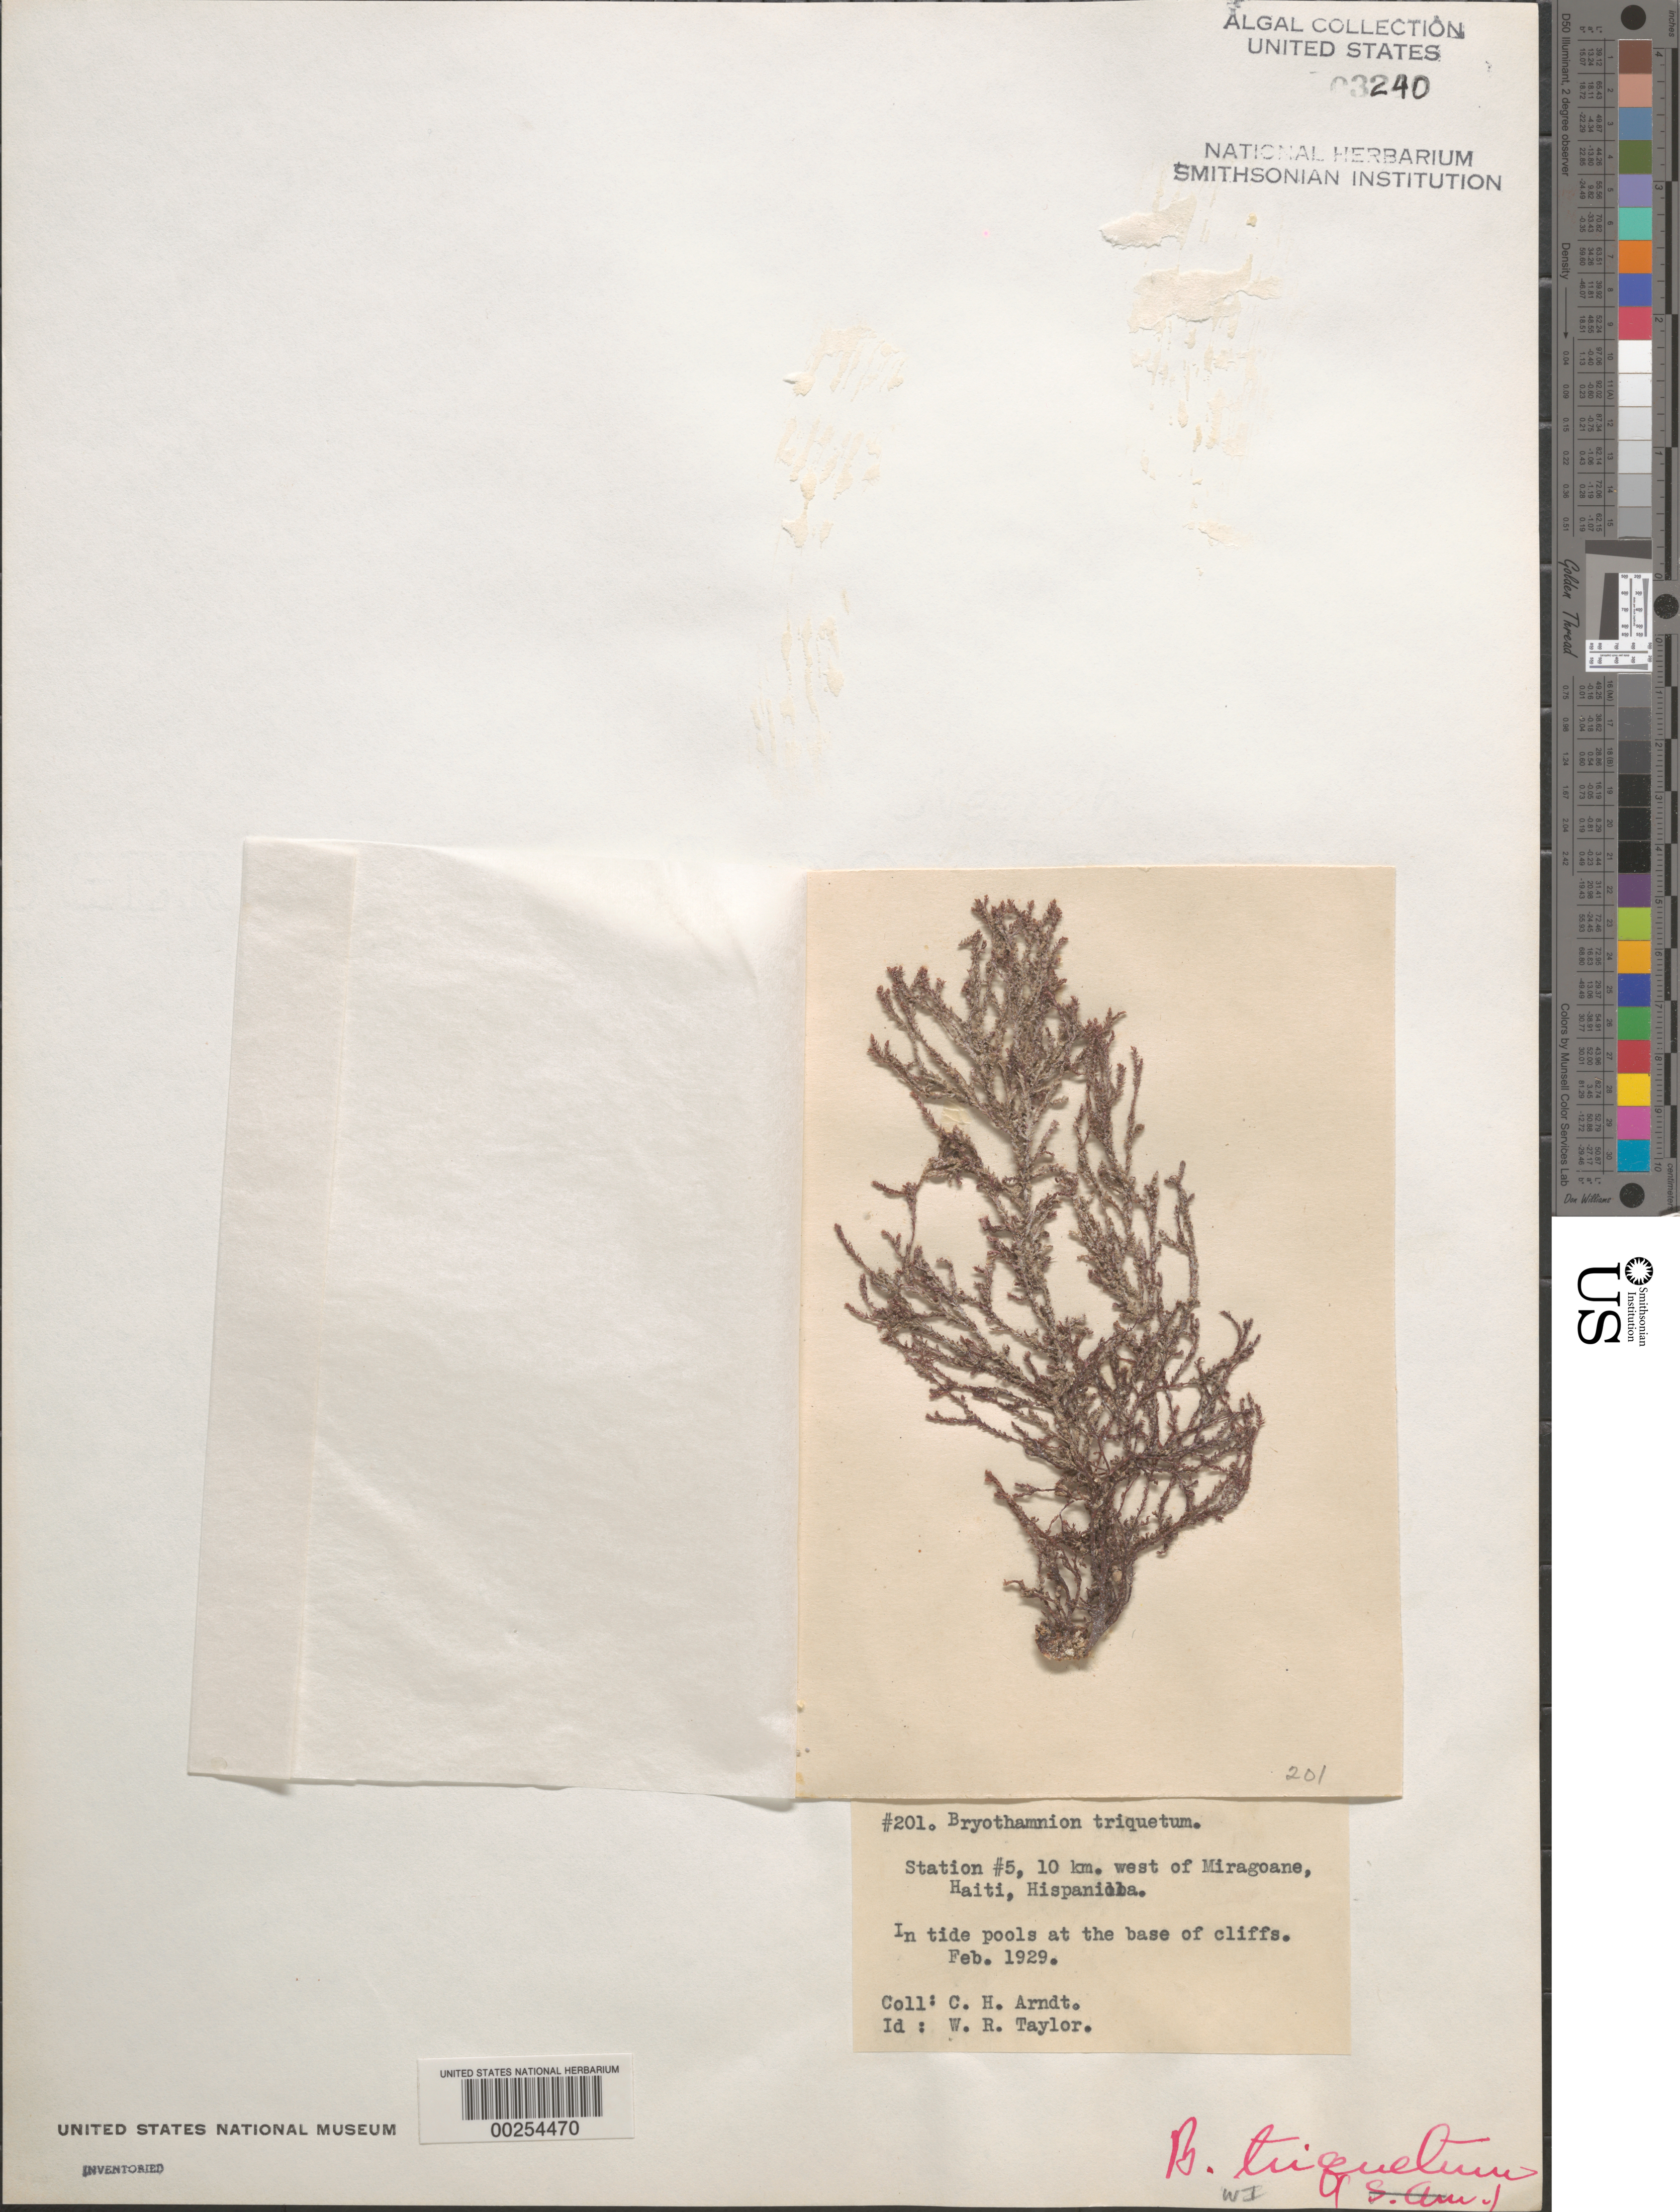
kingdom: Plantae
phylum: Rhodophyta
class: Florideophyceae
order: Ceramiales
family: Rhodomelaceae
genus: Alsidium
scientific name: Alsidium triquetrum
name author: (S.G. Gmel.) Trevis.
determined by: Algae name updating Project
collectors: C. Arndt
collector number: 201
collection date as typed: Feb 1929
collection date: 1929-02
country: Haiti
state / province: Sud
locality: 10 km west of Miragoane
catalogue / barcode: US 3240